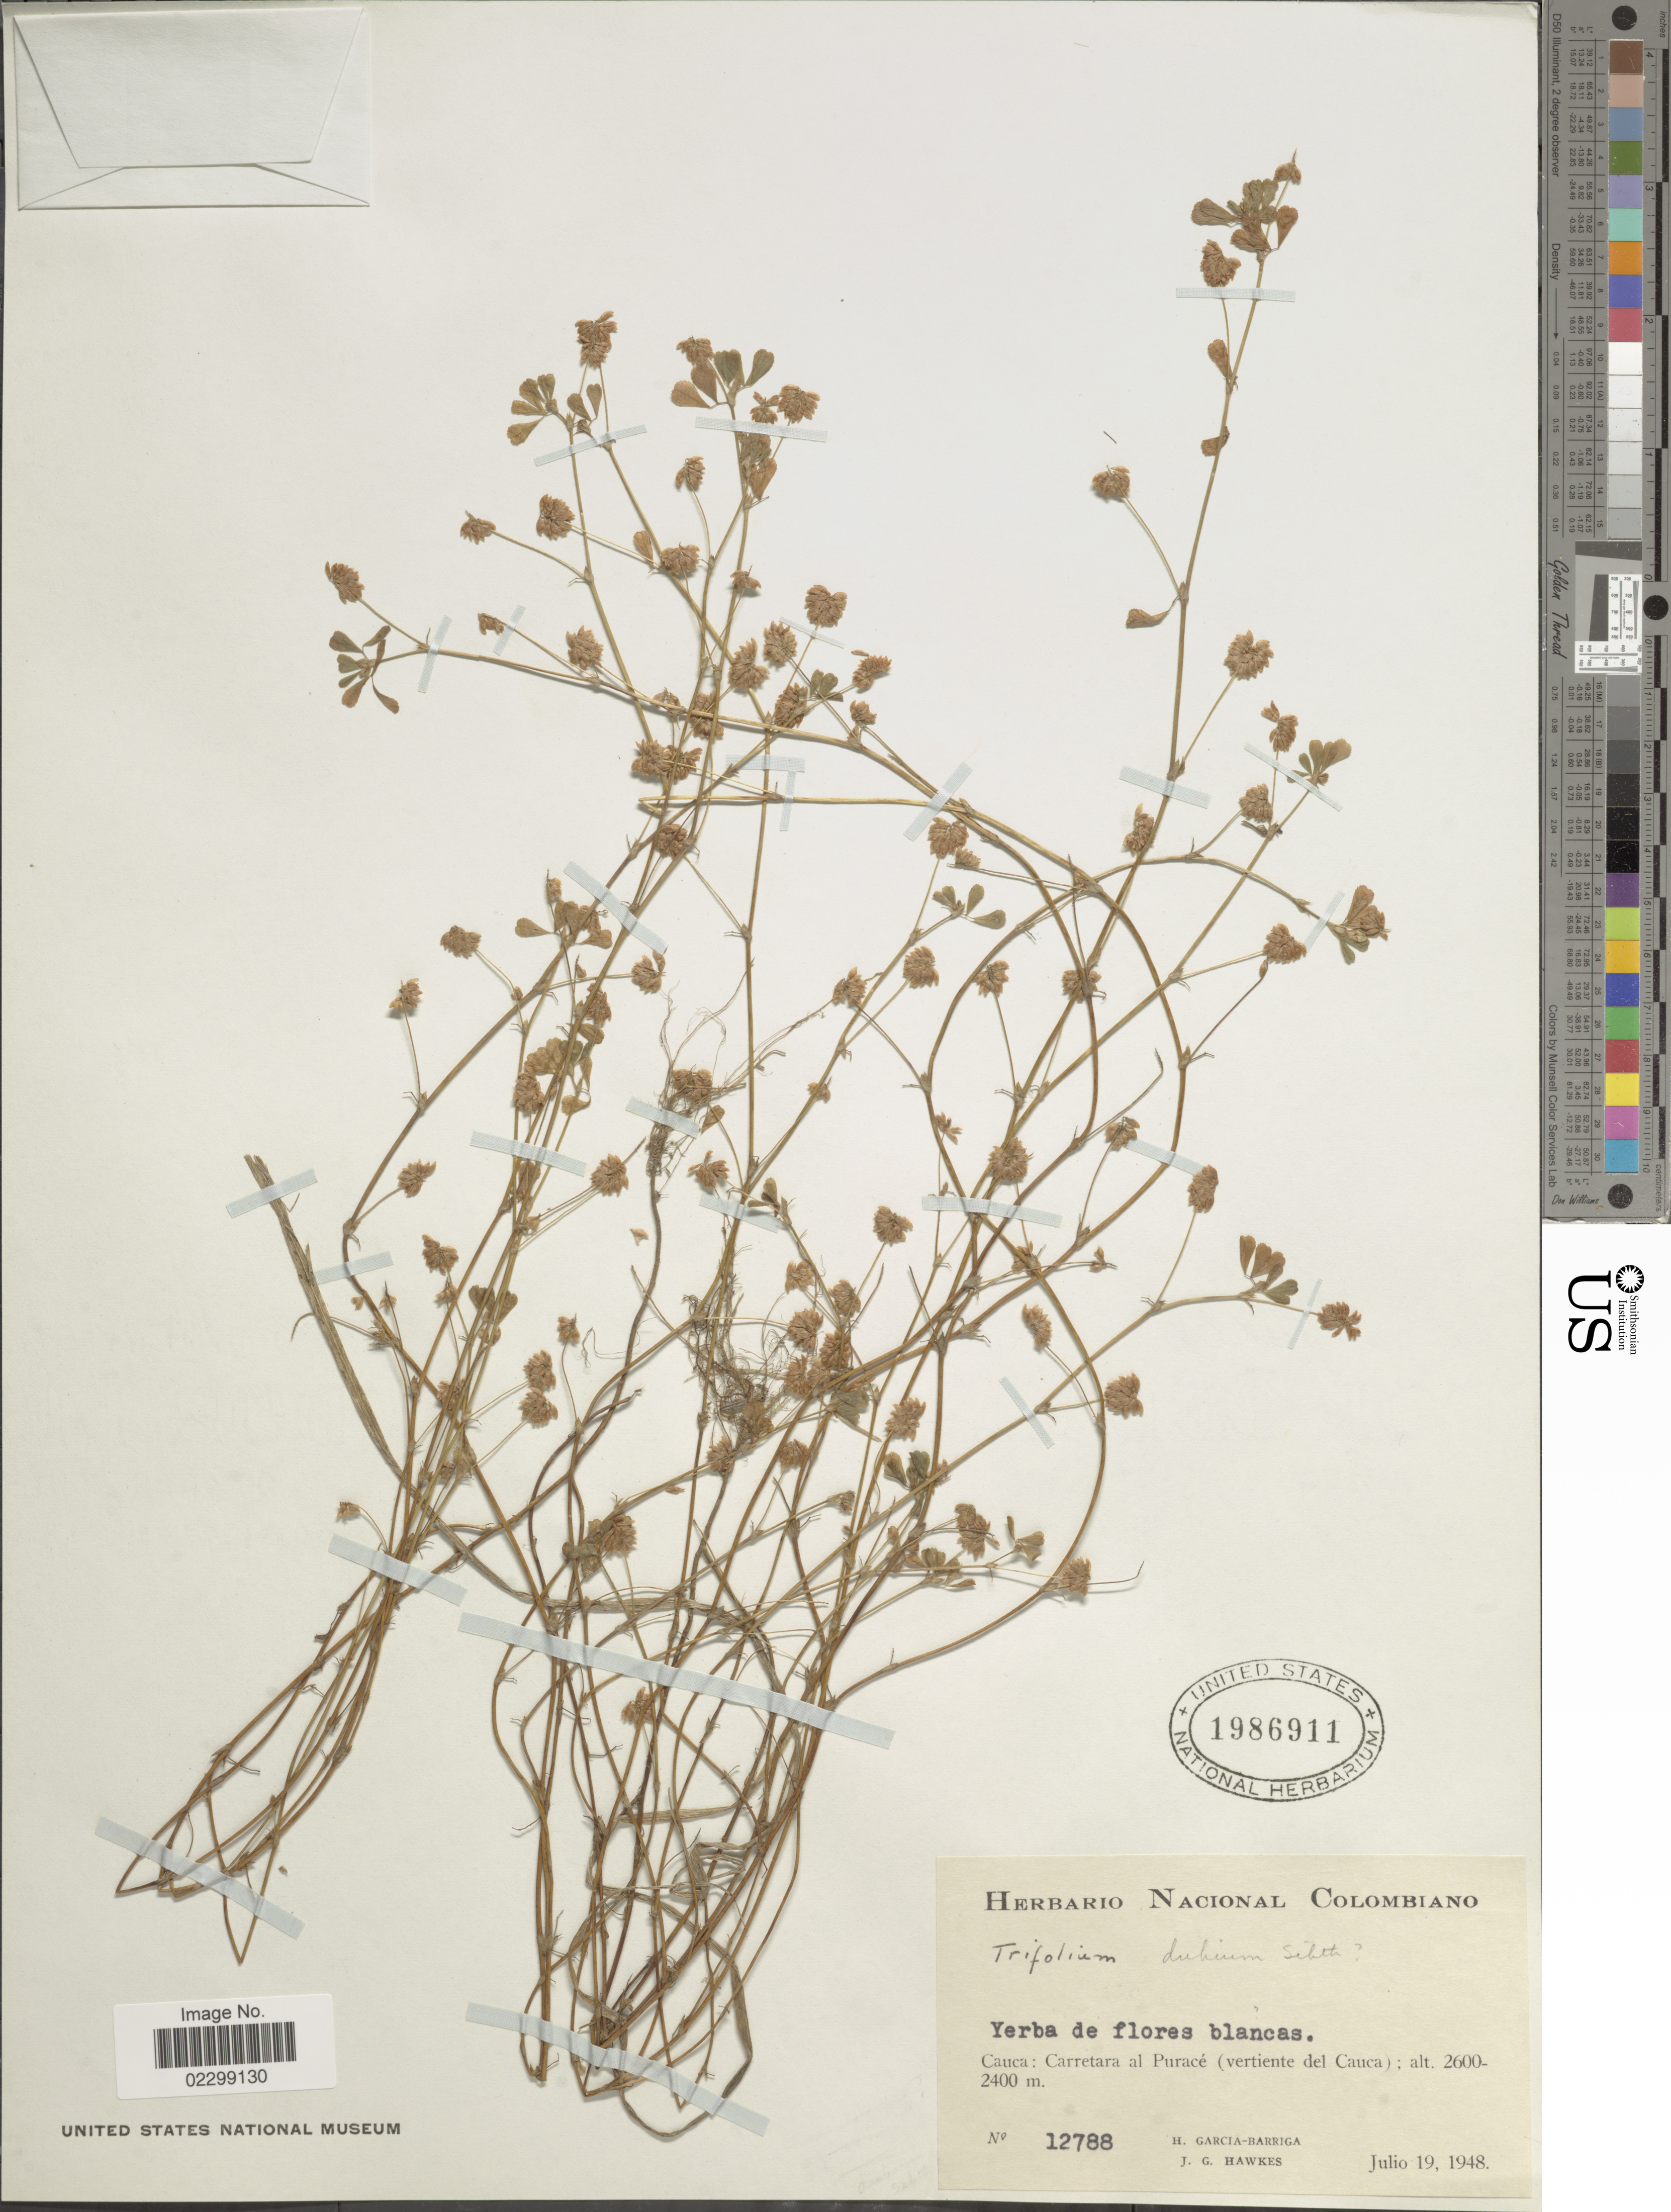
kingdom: Plantae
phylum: Tracheophyta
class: Magnoliopsida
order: Fabales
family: Fabaceae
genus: Trifolium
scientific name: Trifolium dubium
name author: Sibth.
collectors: H. García Barriga & J. Hawkes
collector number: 12788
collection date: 1948-07-19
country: Colombia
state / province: Cauca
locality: Carretara al Puracé (vertiente del Cauca)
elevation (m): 2400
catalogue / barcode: US 1986911